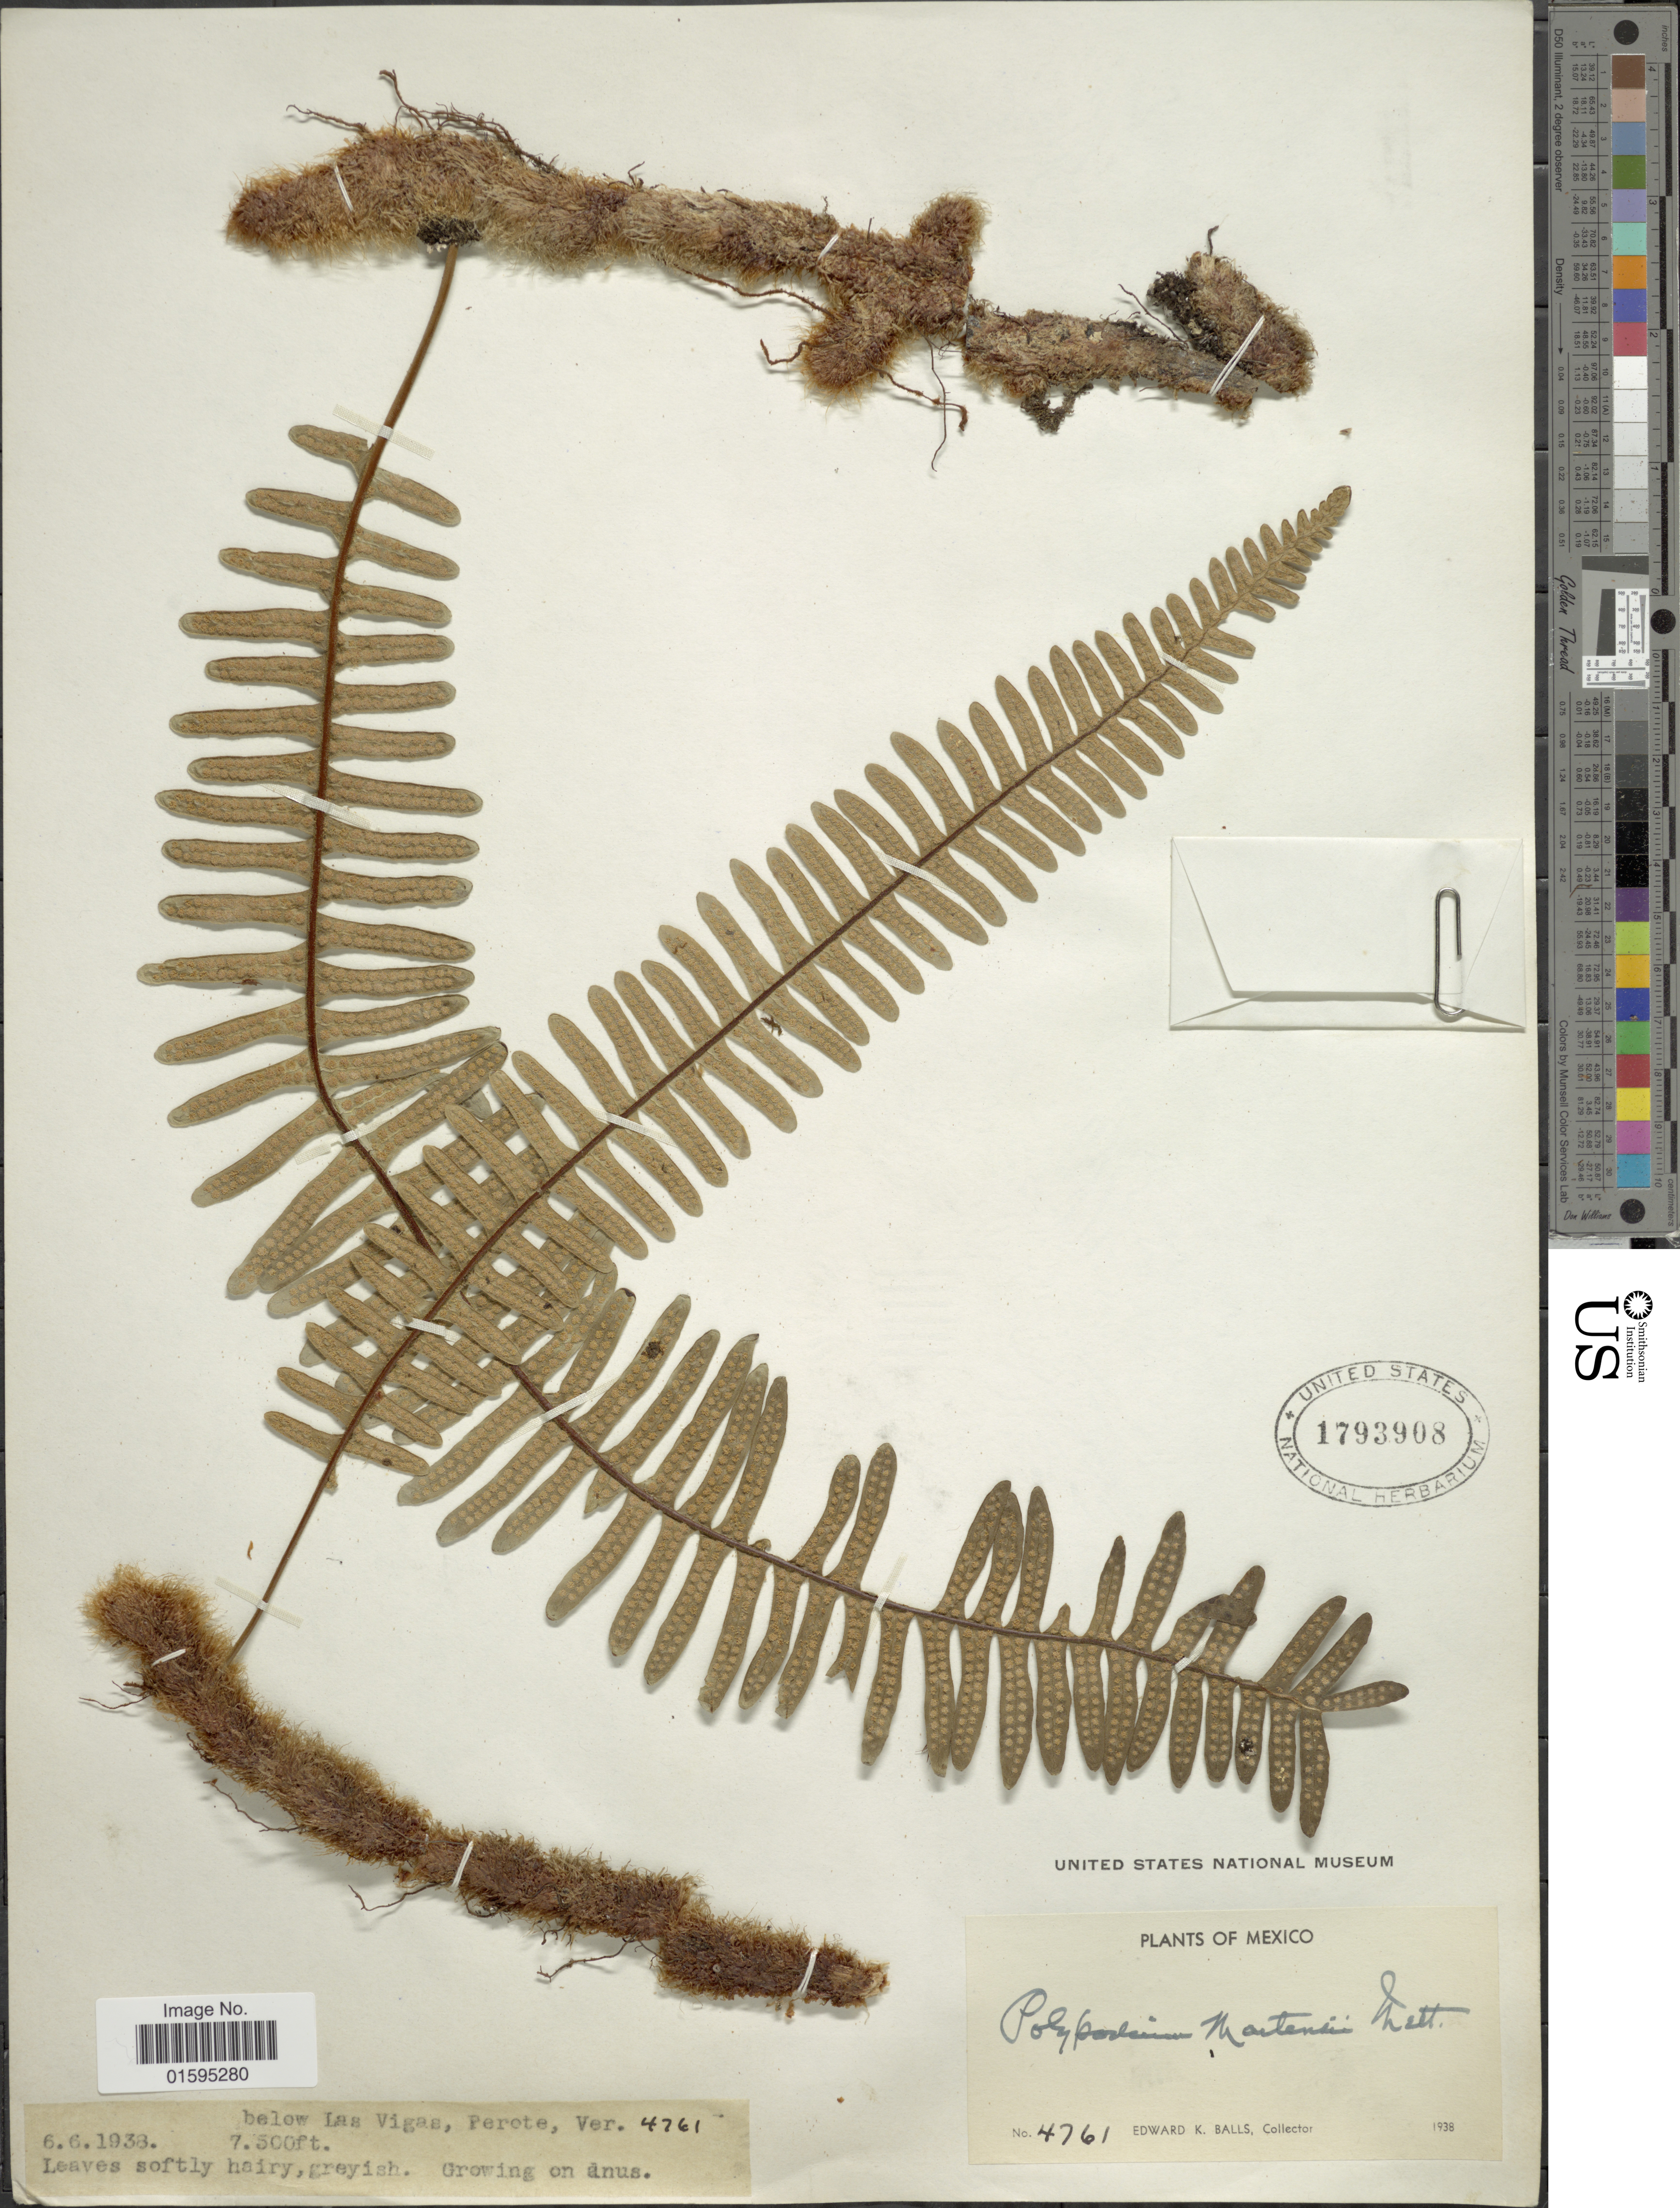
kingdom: Plantae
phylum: Tracheophyta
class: Polypodiopsida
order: Polypodiales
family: Polypodiaceae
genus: Polypodium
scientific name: Polypodium martensii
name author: Mett.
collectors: E. K. Balls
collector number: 4761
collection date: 1938-06-06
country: Mexico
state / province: Veracruz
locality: Below Las Vigas, Perote, Ver.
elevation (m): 2286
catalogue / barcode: US 1793908